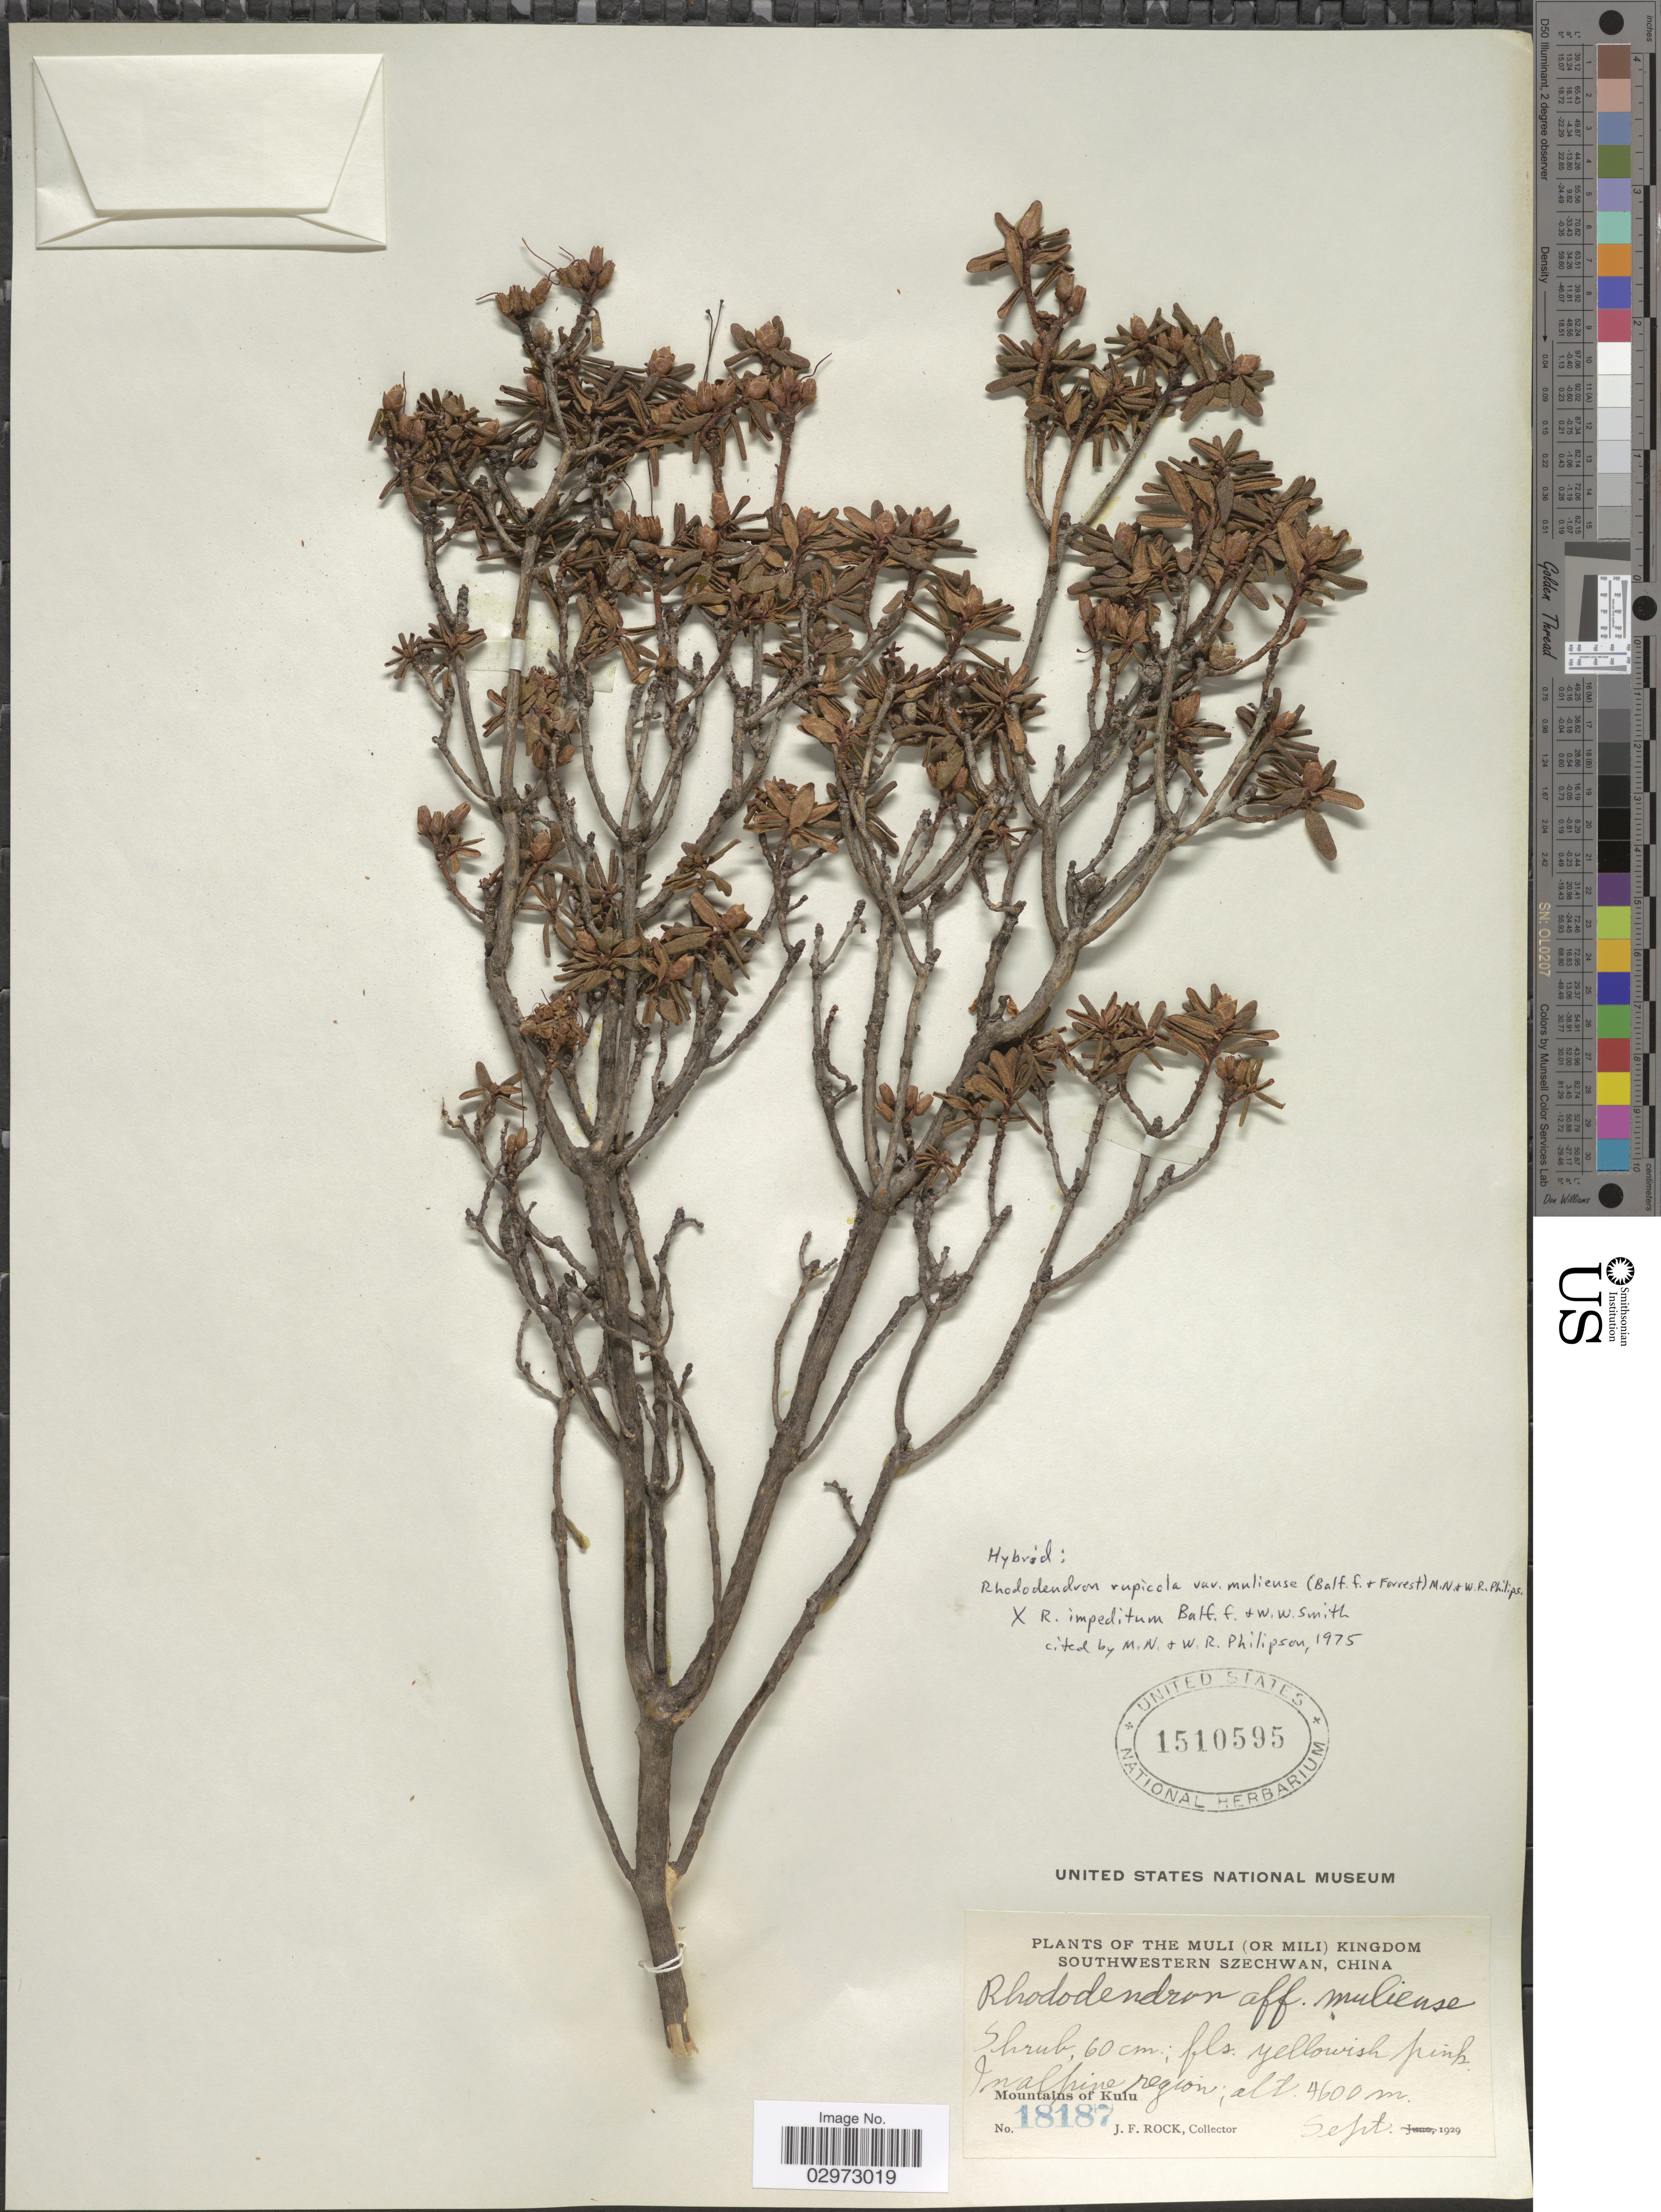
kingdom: Plantae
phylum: Tracheophyta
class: Magnoliopsida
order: Ericales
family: Ericaceae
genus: Rhododendron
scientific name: Rhododendron rupicola var. muliense x R. impeditum Balf. f. & W.W. Sm.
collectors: J. Rock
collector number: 18187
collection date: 1929-09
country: China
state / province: Sichuan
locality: The Muli (or Mili) Kingdom, Southwestern Szechuan, Mountains of Kulu.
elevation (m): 4600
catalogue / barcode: US 1510595